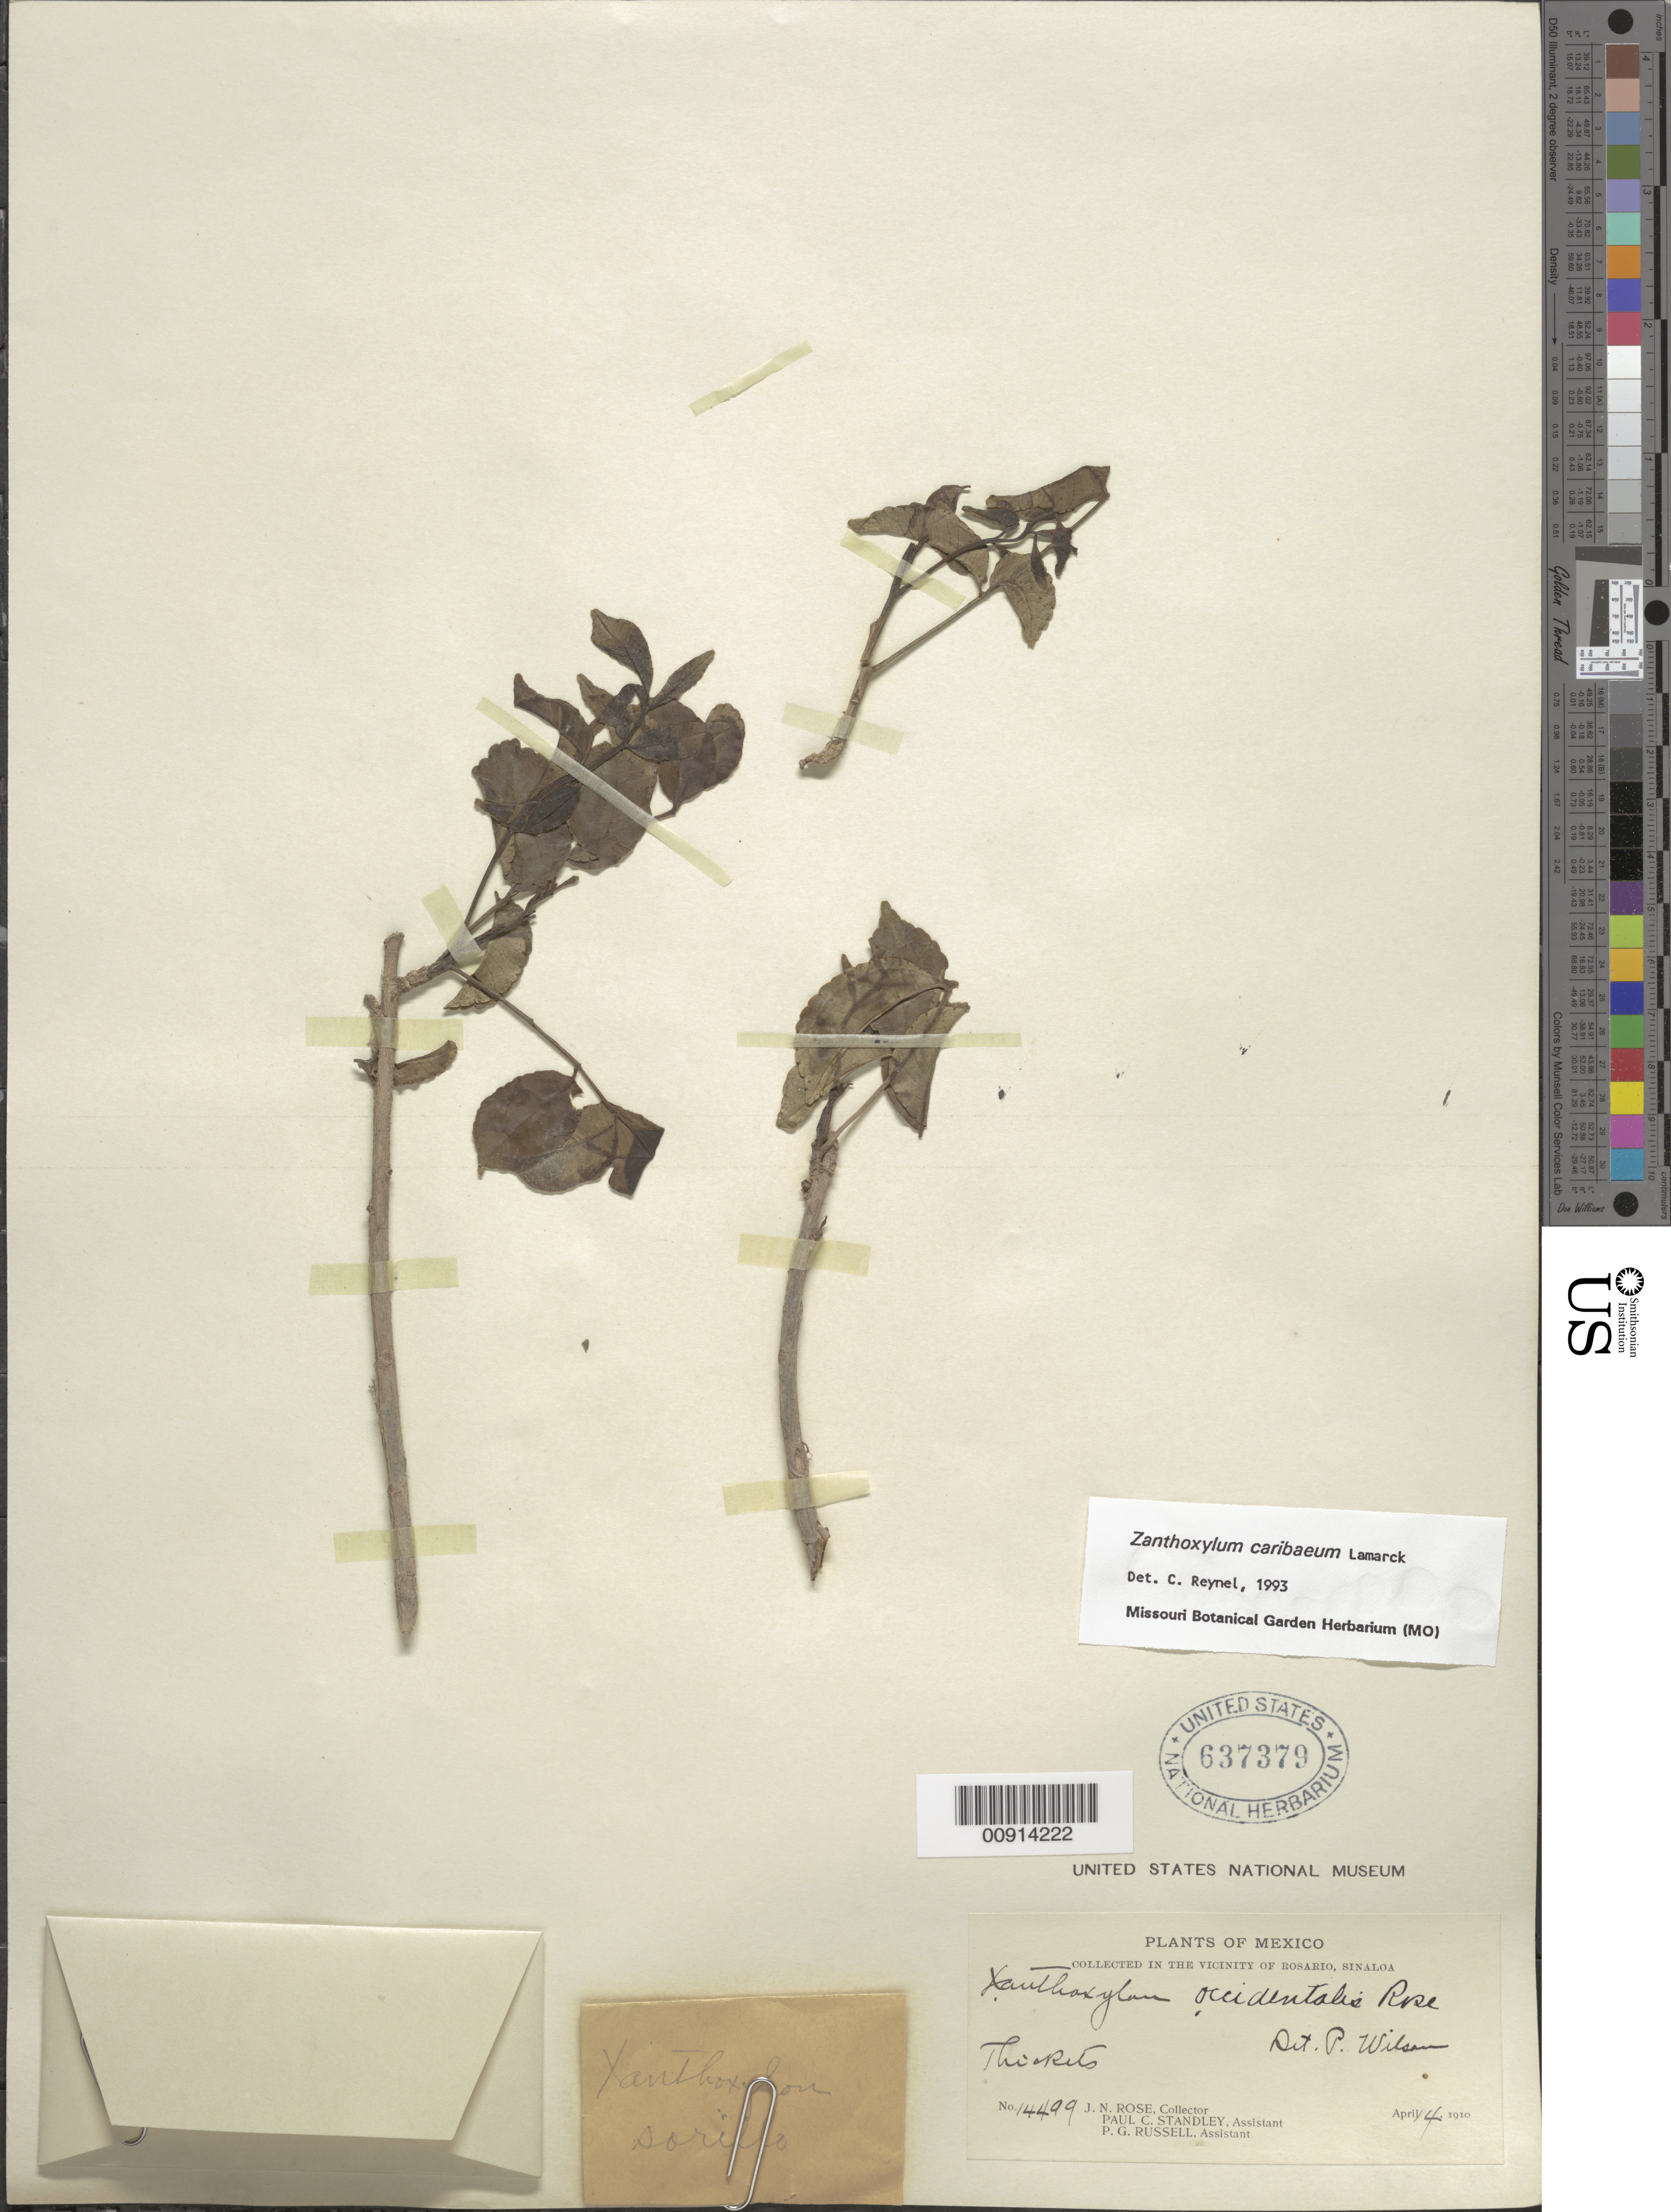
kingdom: Plantae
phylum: Tracheophyta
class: Magnoliopsida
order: Sapindales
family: Rutaceae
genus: Zanthoxylum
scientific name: Zanthoxylum caribaeum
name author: Lam.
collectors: J. N. Rose, P. C. Standley & P. G. Russell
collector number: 14499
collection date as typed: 14 Apr 1910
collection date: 1910-04-14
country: Mexico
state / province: Sinaloa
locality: Vicinity of Rosario, Sinaloa.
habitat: Thickets.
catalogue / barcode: US 637379